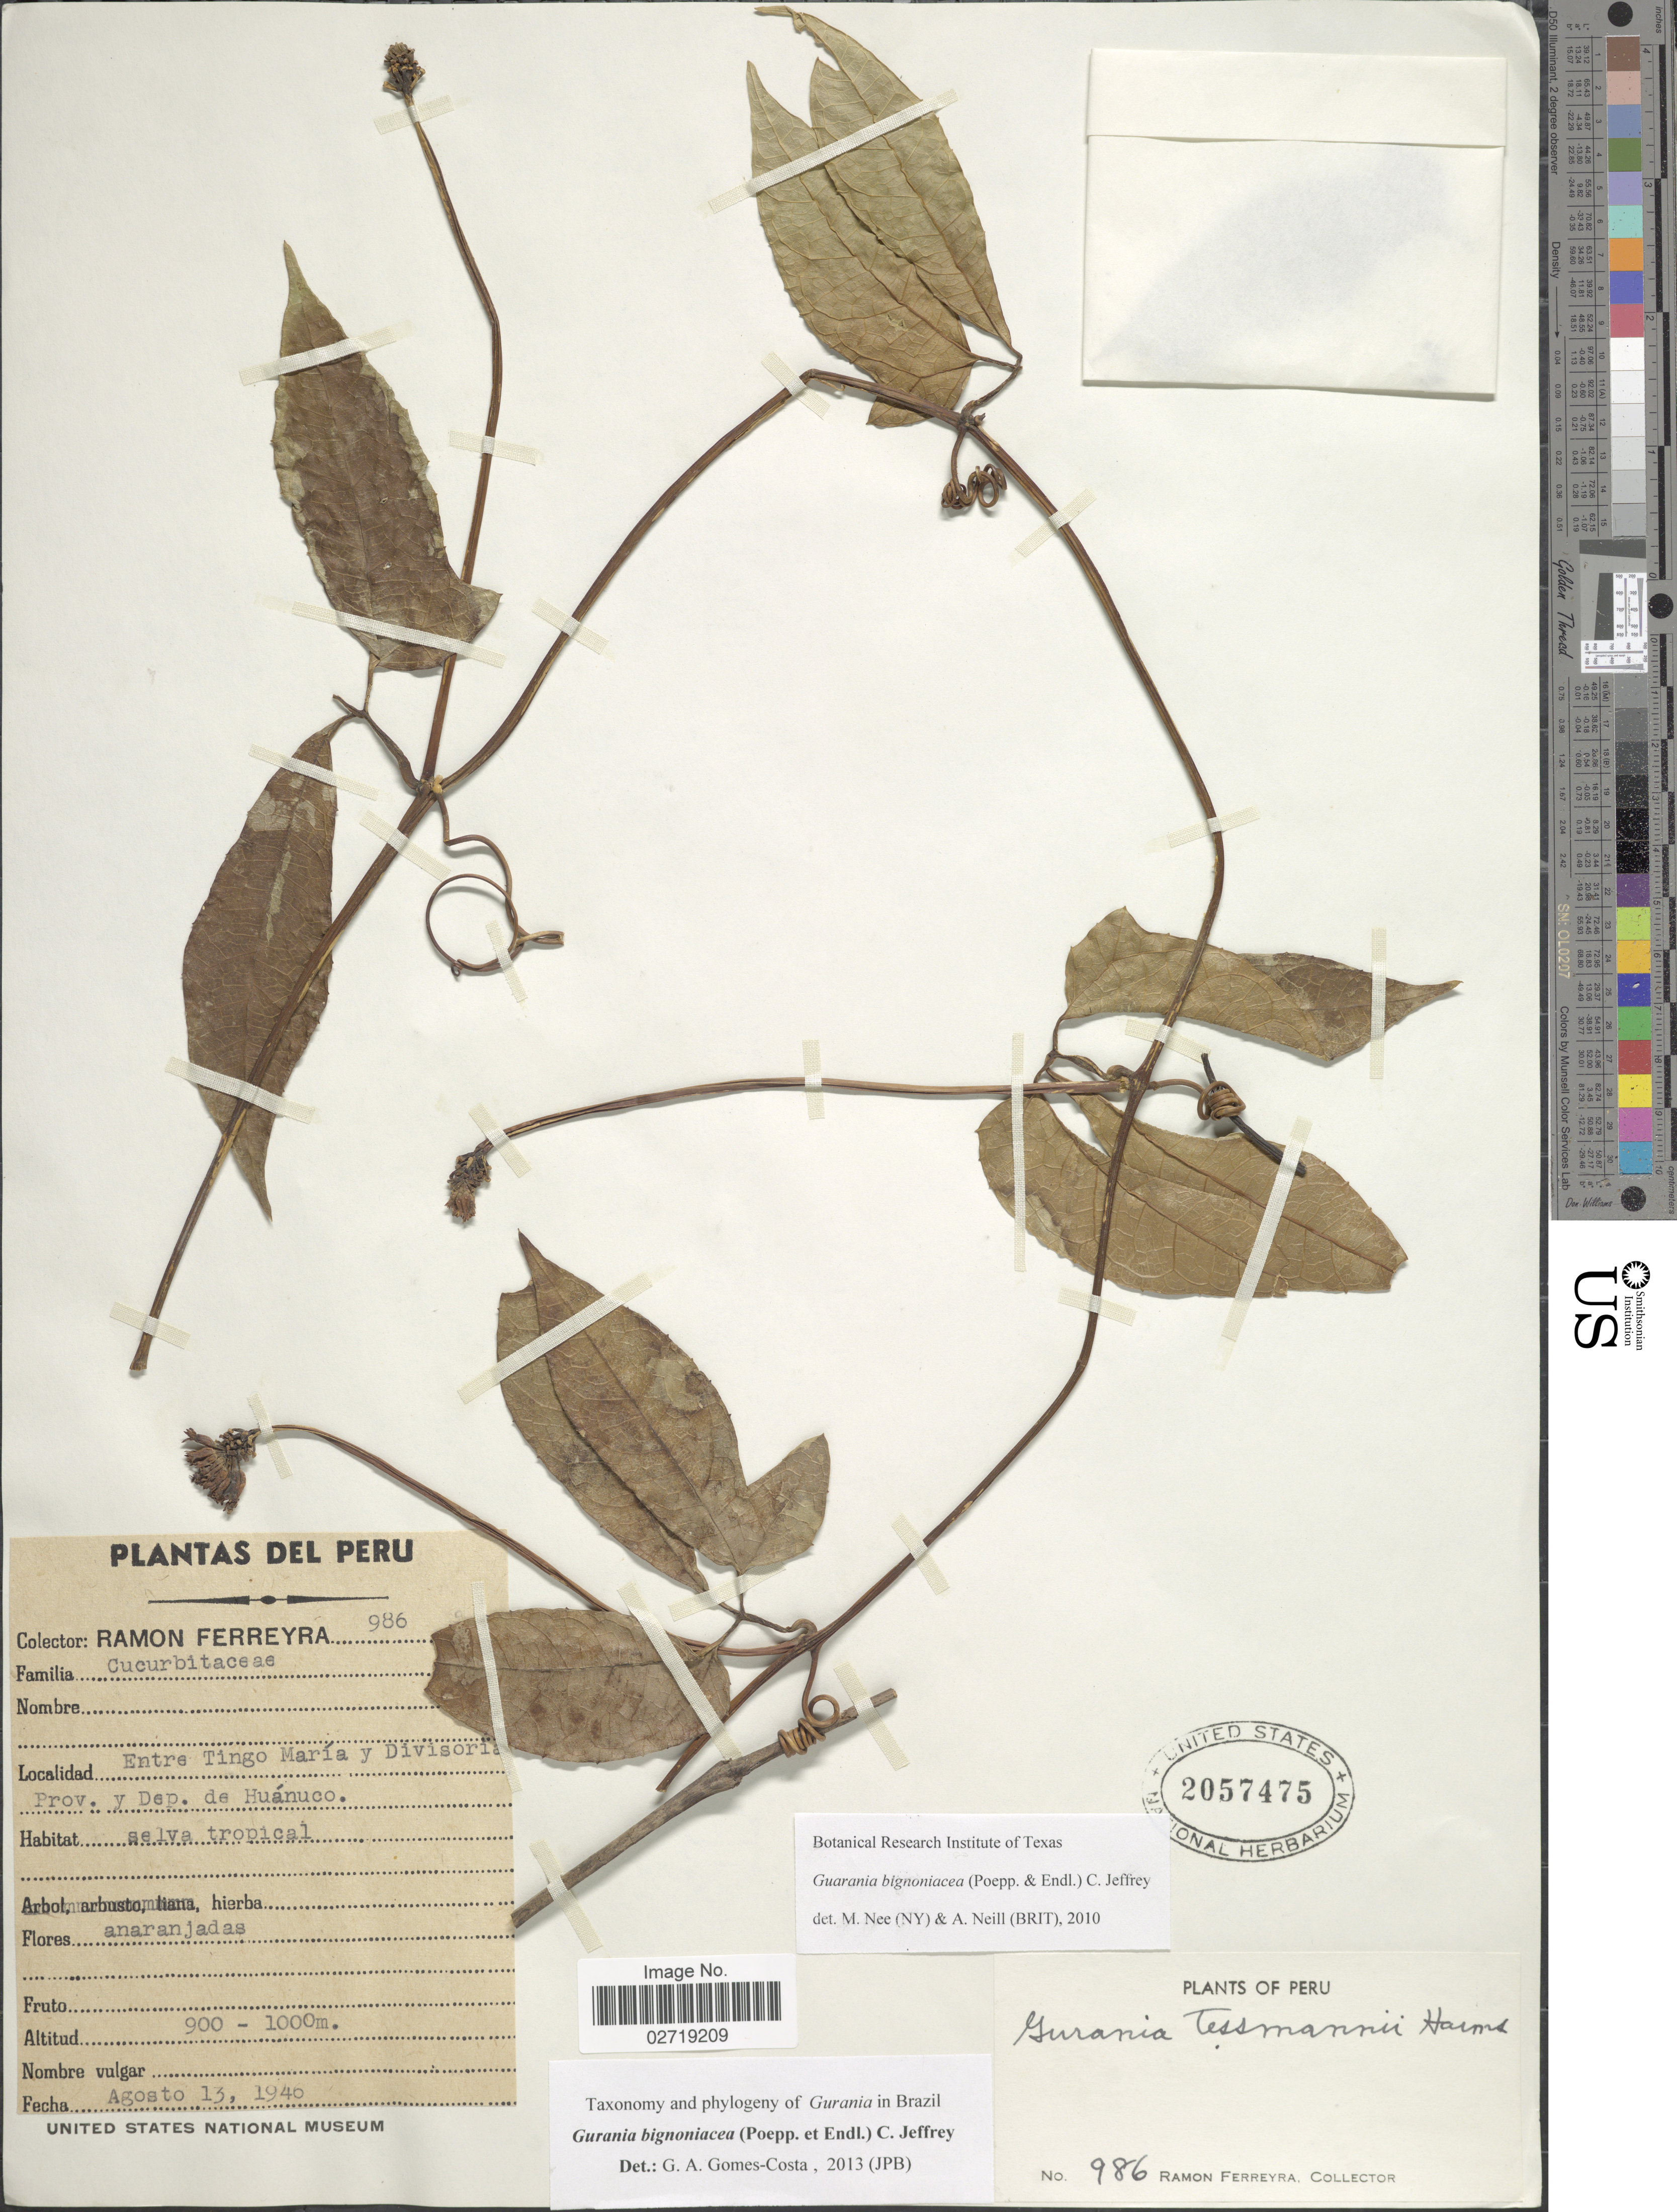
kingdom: Plantae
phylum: Tracheophyta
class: Magnoliopsida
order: Cucurbitales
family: Cucurbitaceae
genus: Gurania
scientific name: Gurania bignoniacea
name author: (Poepp. & Endl.) C. Jeffrey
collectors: R. A. Ferreyra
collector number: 986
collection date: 1940-08-13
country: Peru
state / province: Huánuco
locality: Entre Tingo Maria y Divisoria Prov. y Dep. de Huanuco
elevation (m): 900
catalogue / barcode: US 2057475